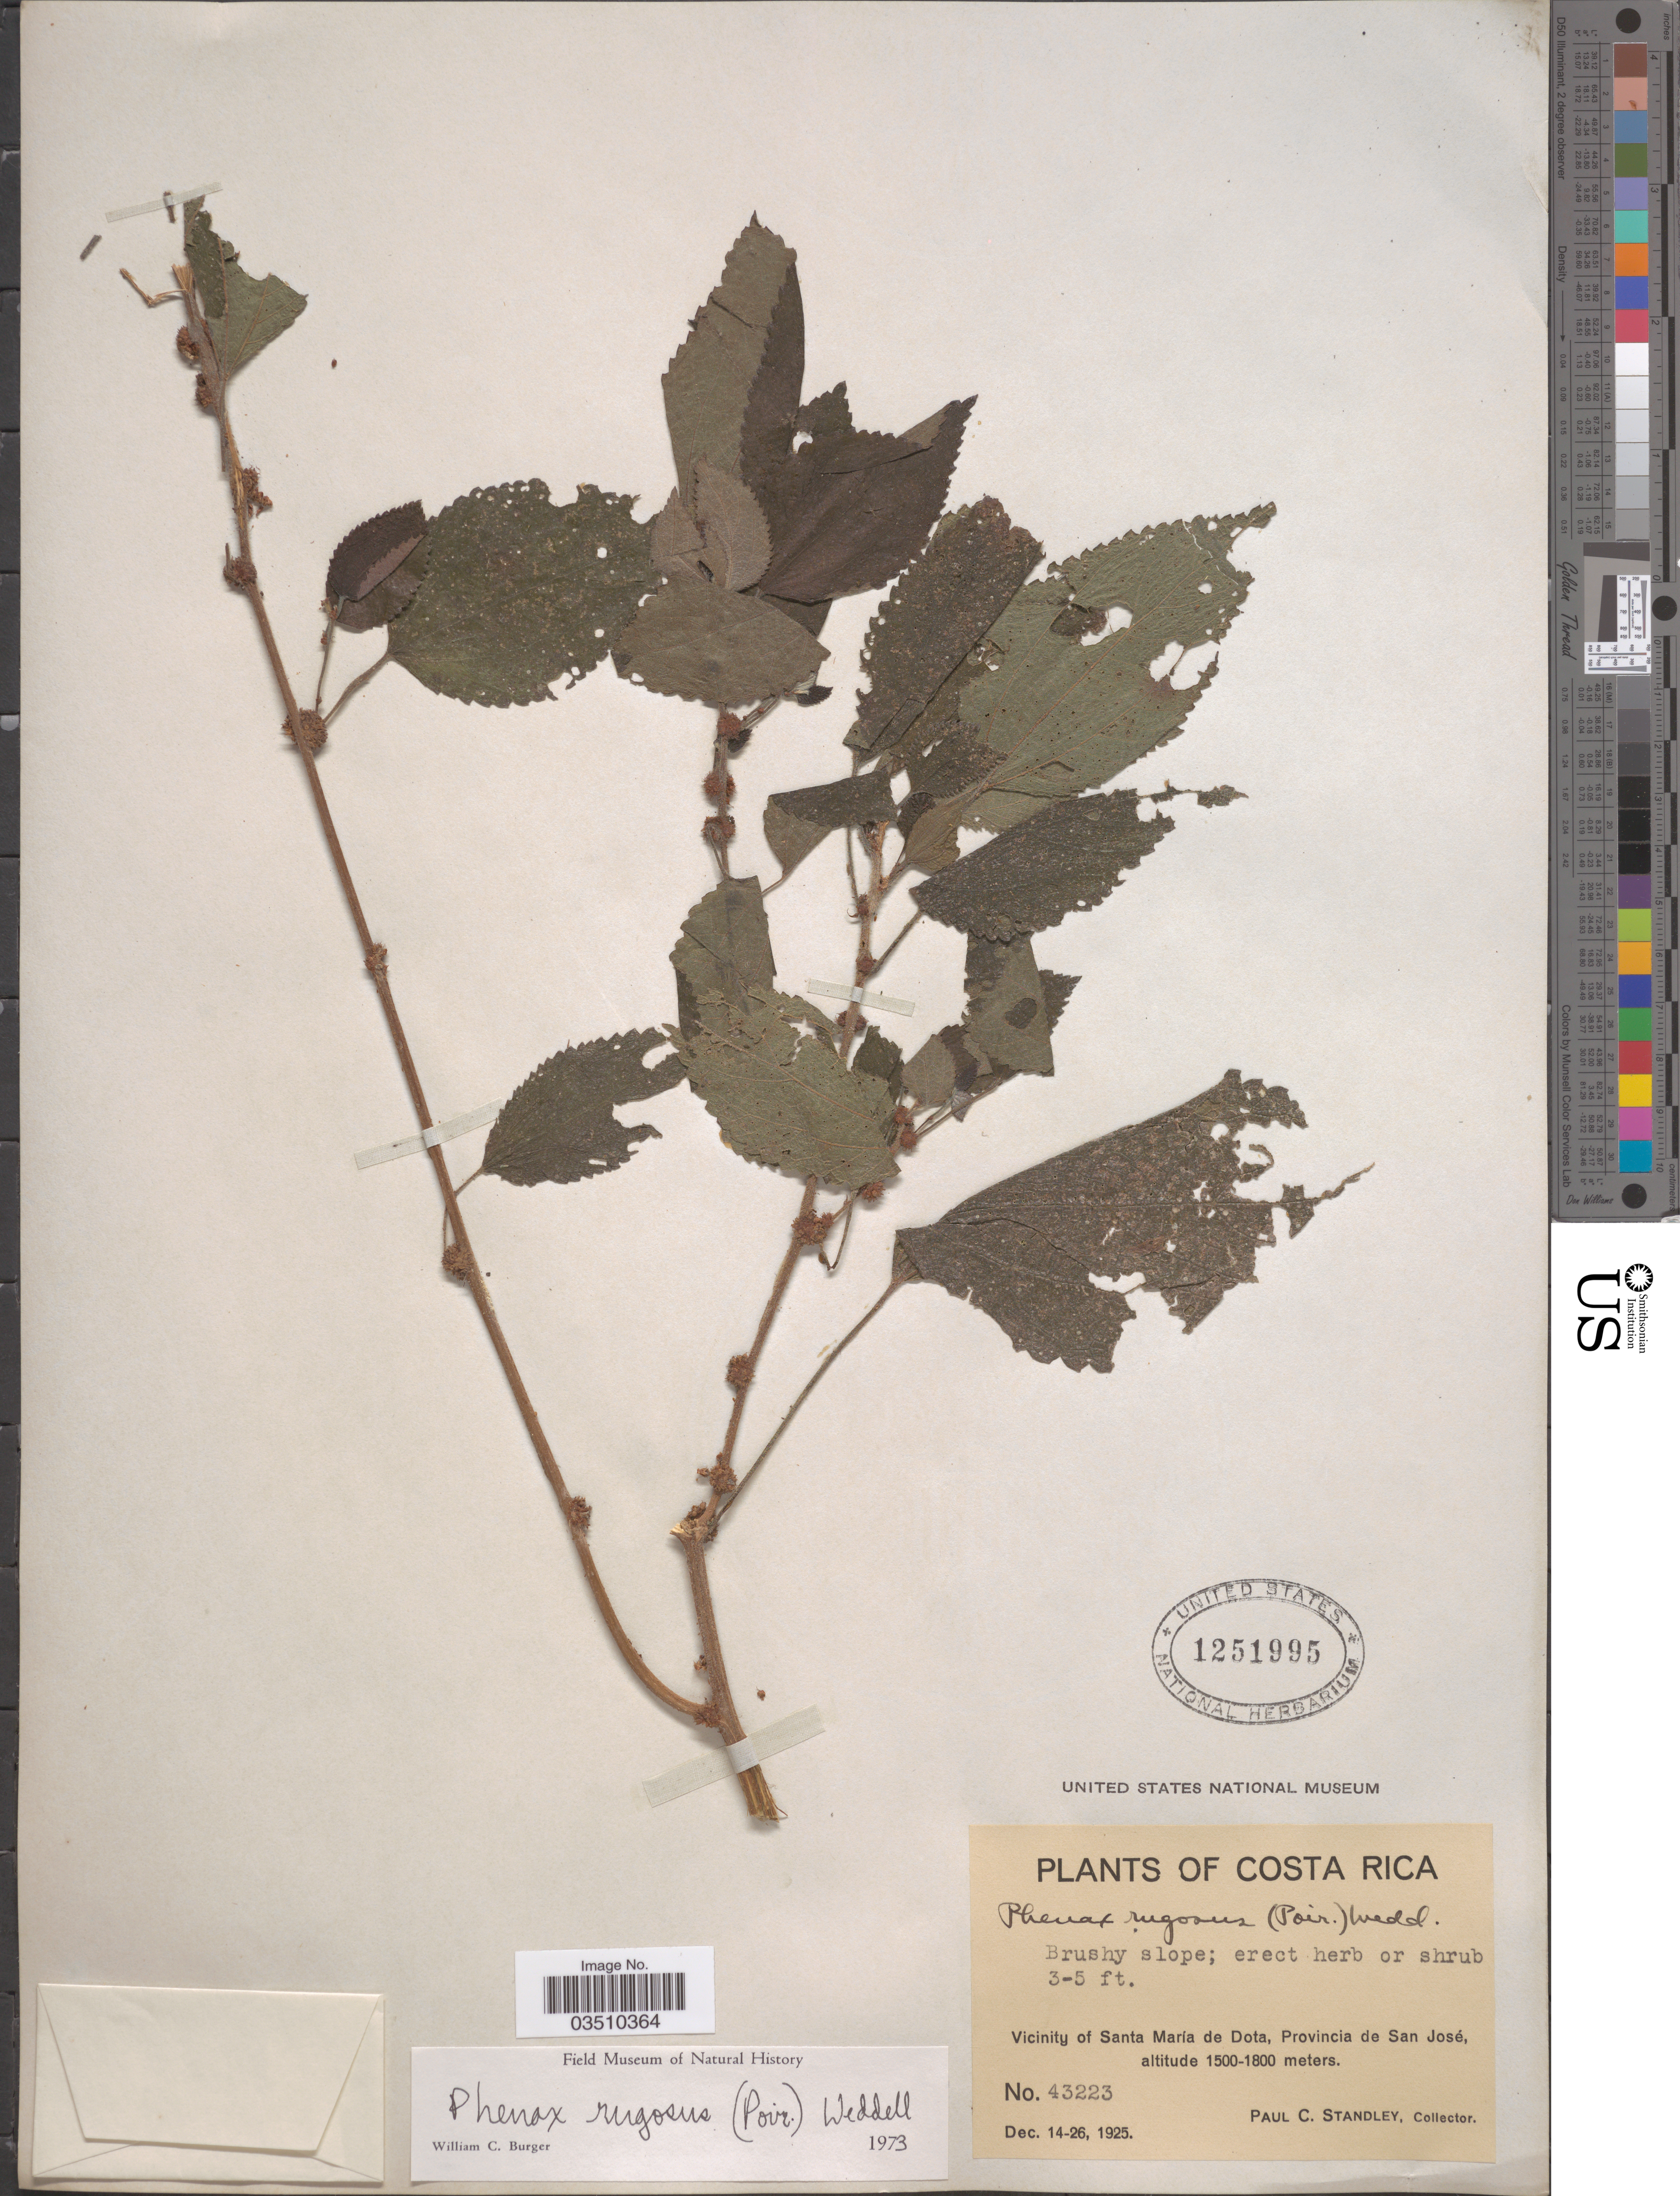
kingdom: Plantae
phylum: Tracheophyta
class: Magnoliopsida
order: Rosales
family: Urticaceae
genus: Phenax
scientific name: Phenax rugosus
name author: (Poir.) Wedd.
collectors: P. C. Standley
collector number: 43223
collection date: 1925-12-14/1925-12-26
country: Costa Rica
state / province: San José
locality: Vicinity of Santa María de Dota.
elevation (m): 1500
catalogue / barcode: US 1251995